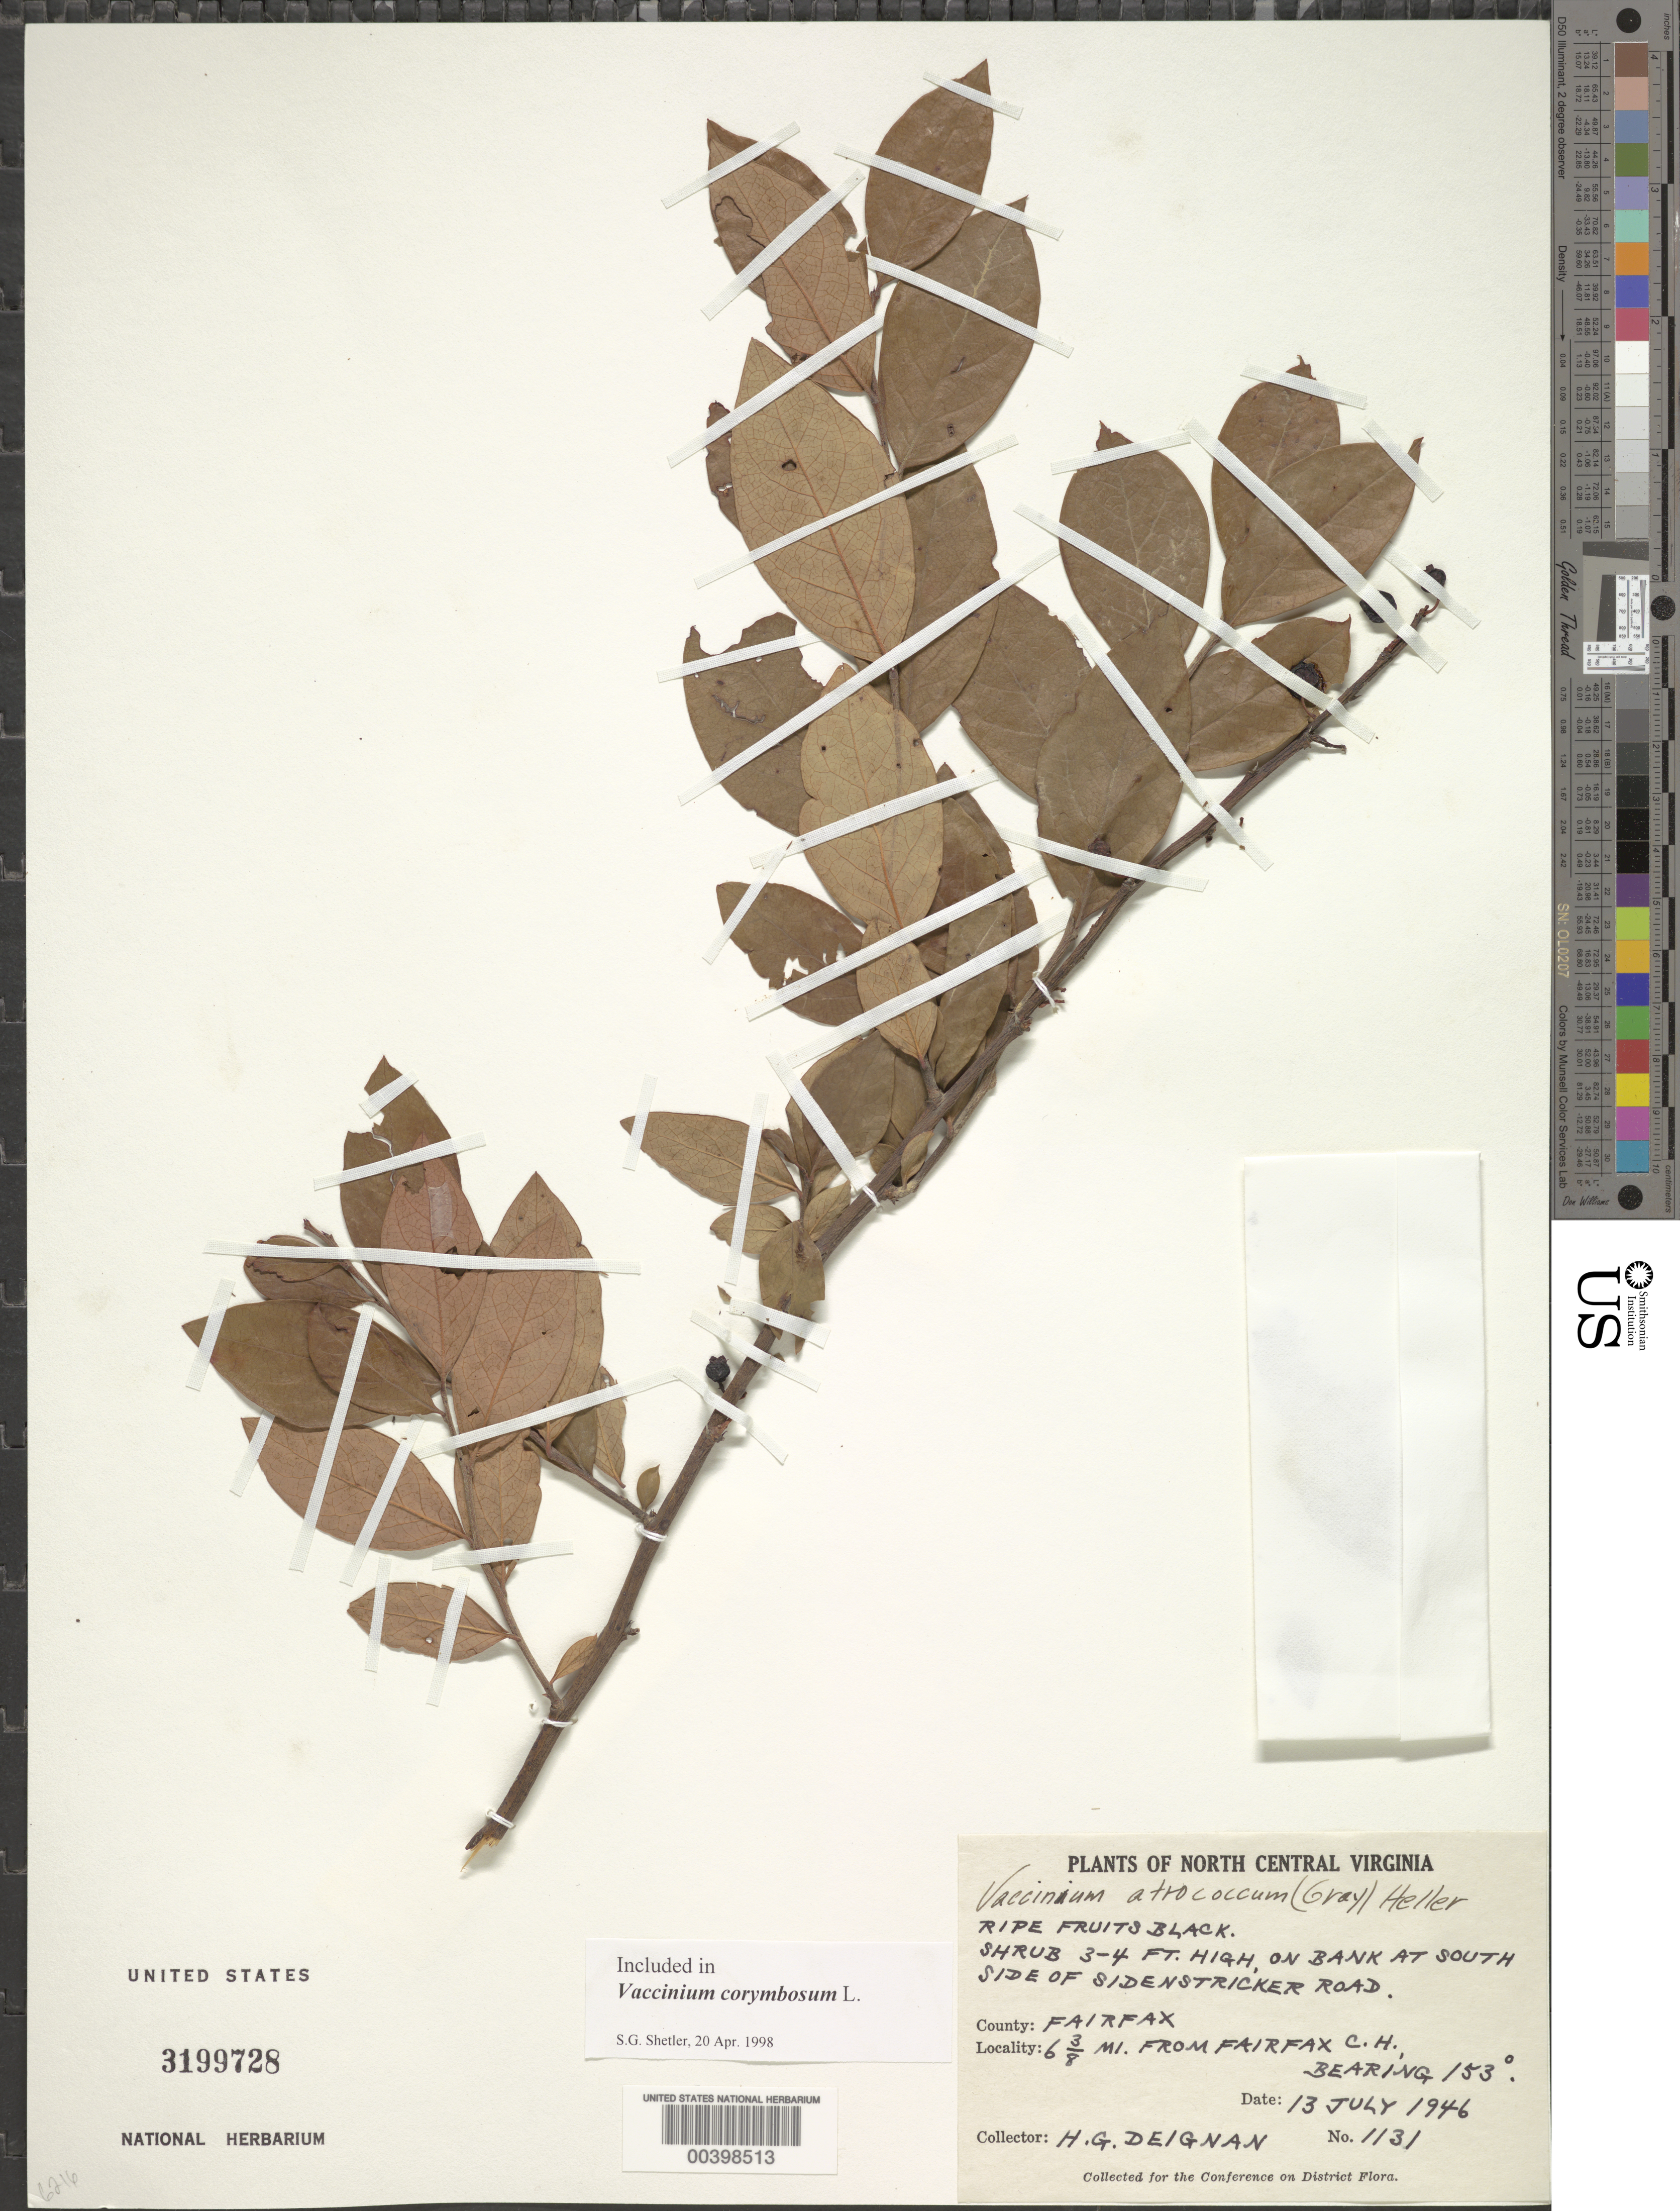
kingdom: Plantae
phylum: Tracheophyta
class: Magnoliopsida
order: Ericales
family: Ericaceae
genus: Vaccinium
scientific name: Vaccinium corymbosum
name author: L.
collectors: H. Deignan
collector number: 1131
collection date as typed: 13 Jul 1946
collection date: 1946-07-13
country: United States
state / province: Virginia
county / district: Fairfax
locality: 6 5/8 Mi from Fairfax County Court House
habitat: On bank at south side of road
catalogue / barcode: US 3199728